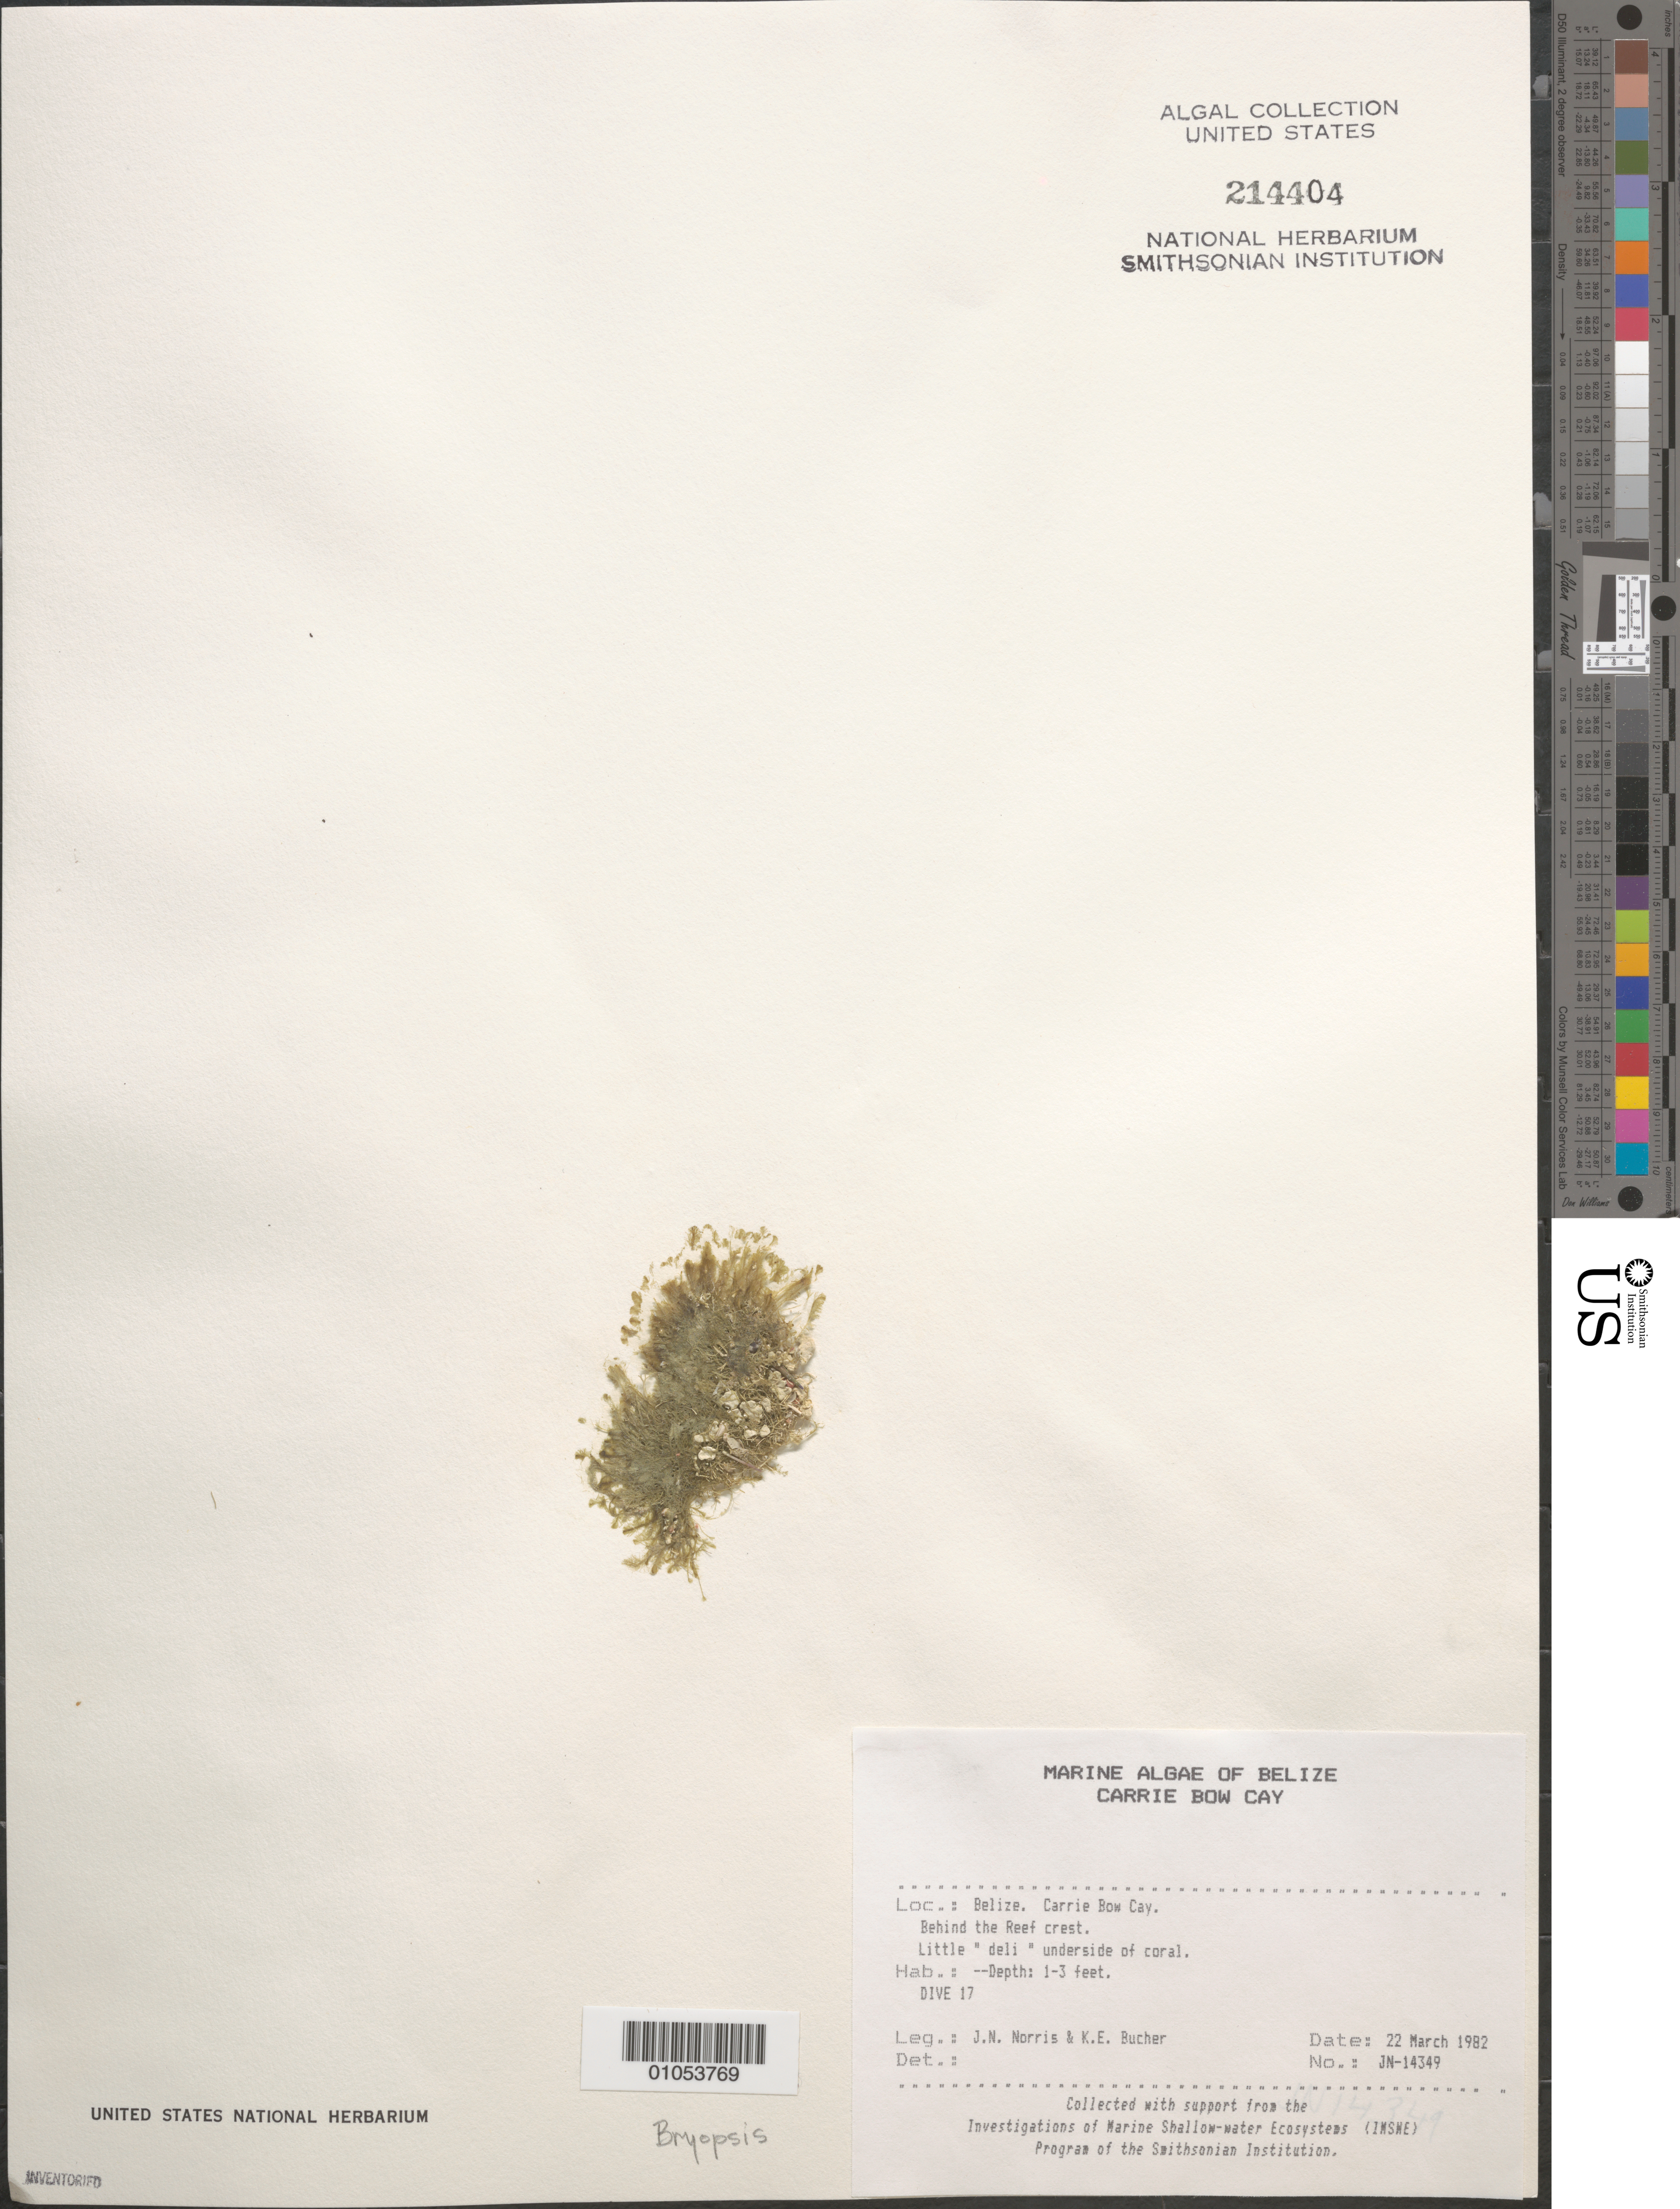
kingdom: Plantae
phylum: Chlorophyta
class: Ulvophyceae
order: Bryopsidales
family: Bryopsidaceae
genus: Bryopsis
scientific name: Bryopsis sp.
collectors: J. N. Norris & K. E. Bucher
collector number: JN-14349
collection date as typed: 22 Mar 1982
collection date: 1982-03-22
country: Belize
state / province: Stann Creek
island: Carrie Bow Cay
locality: Behind the reef crest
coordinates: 16 48'N, 88 05'W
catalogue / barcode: US 214404